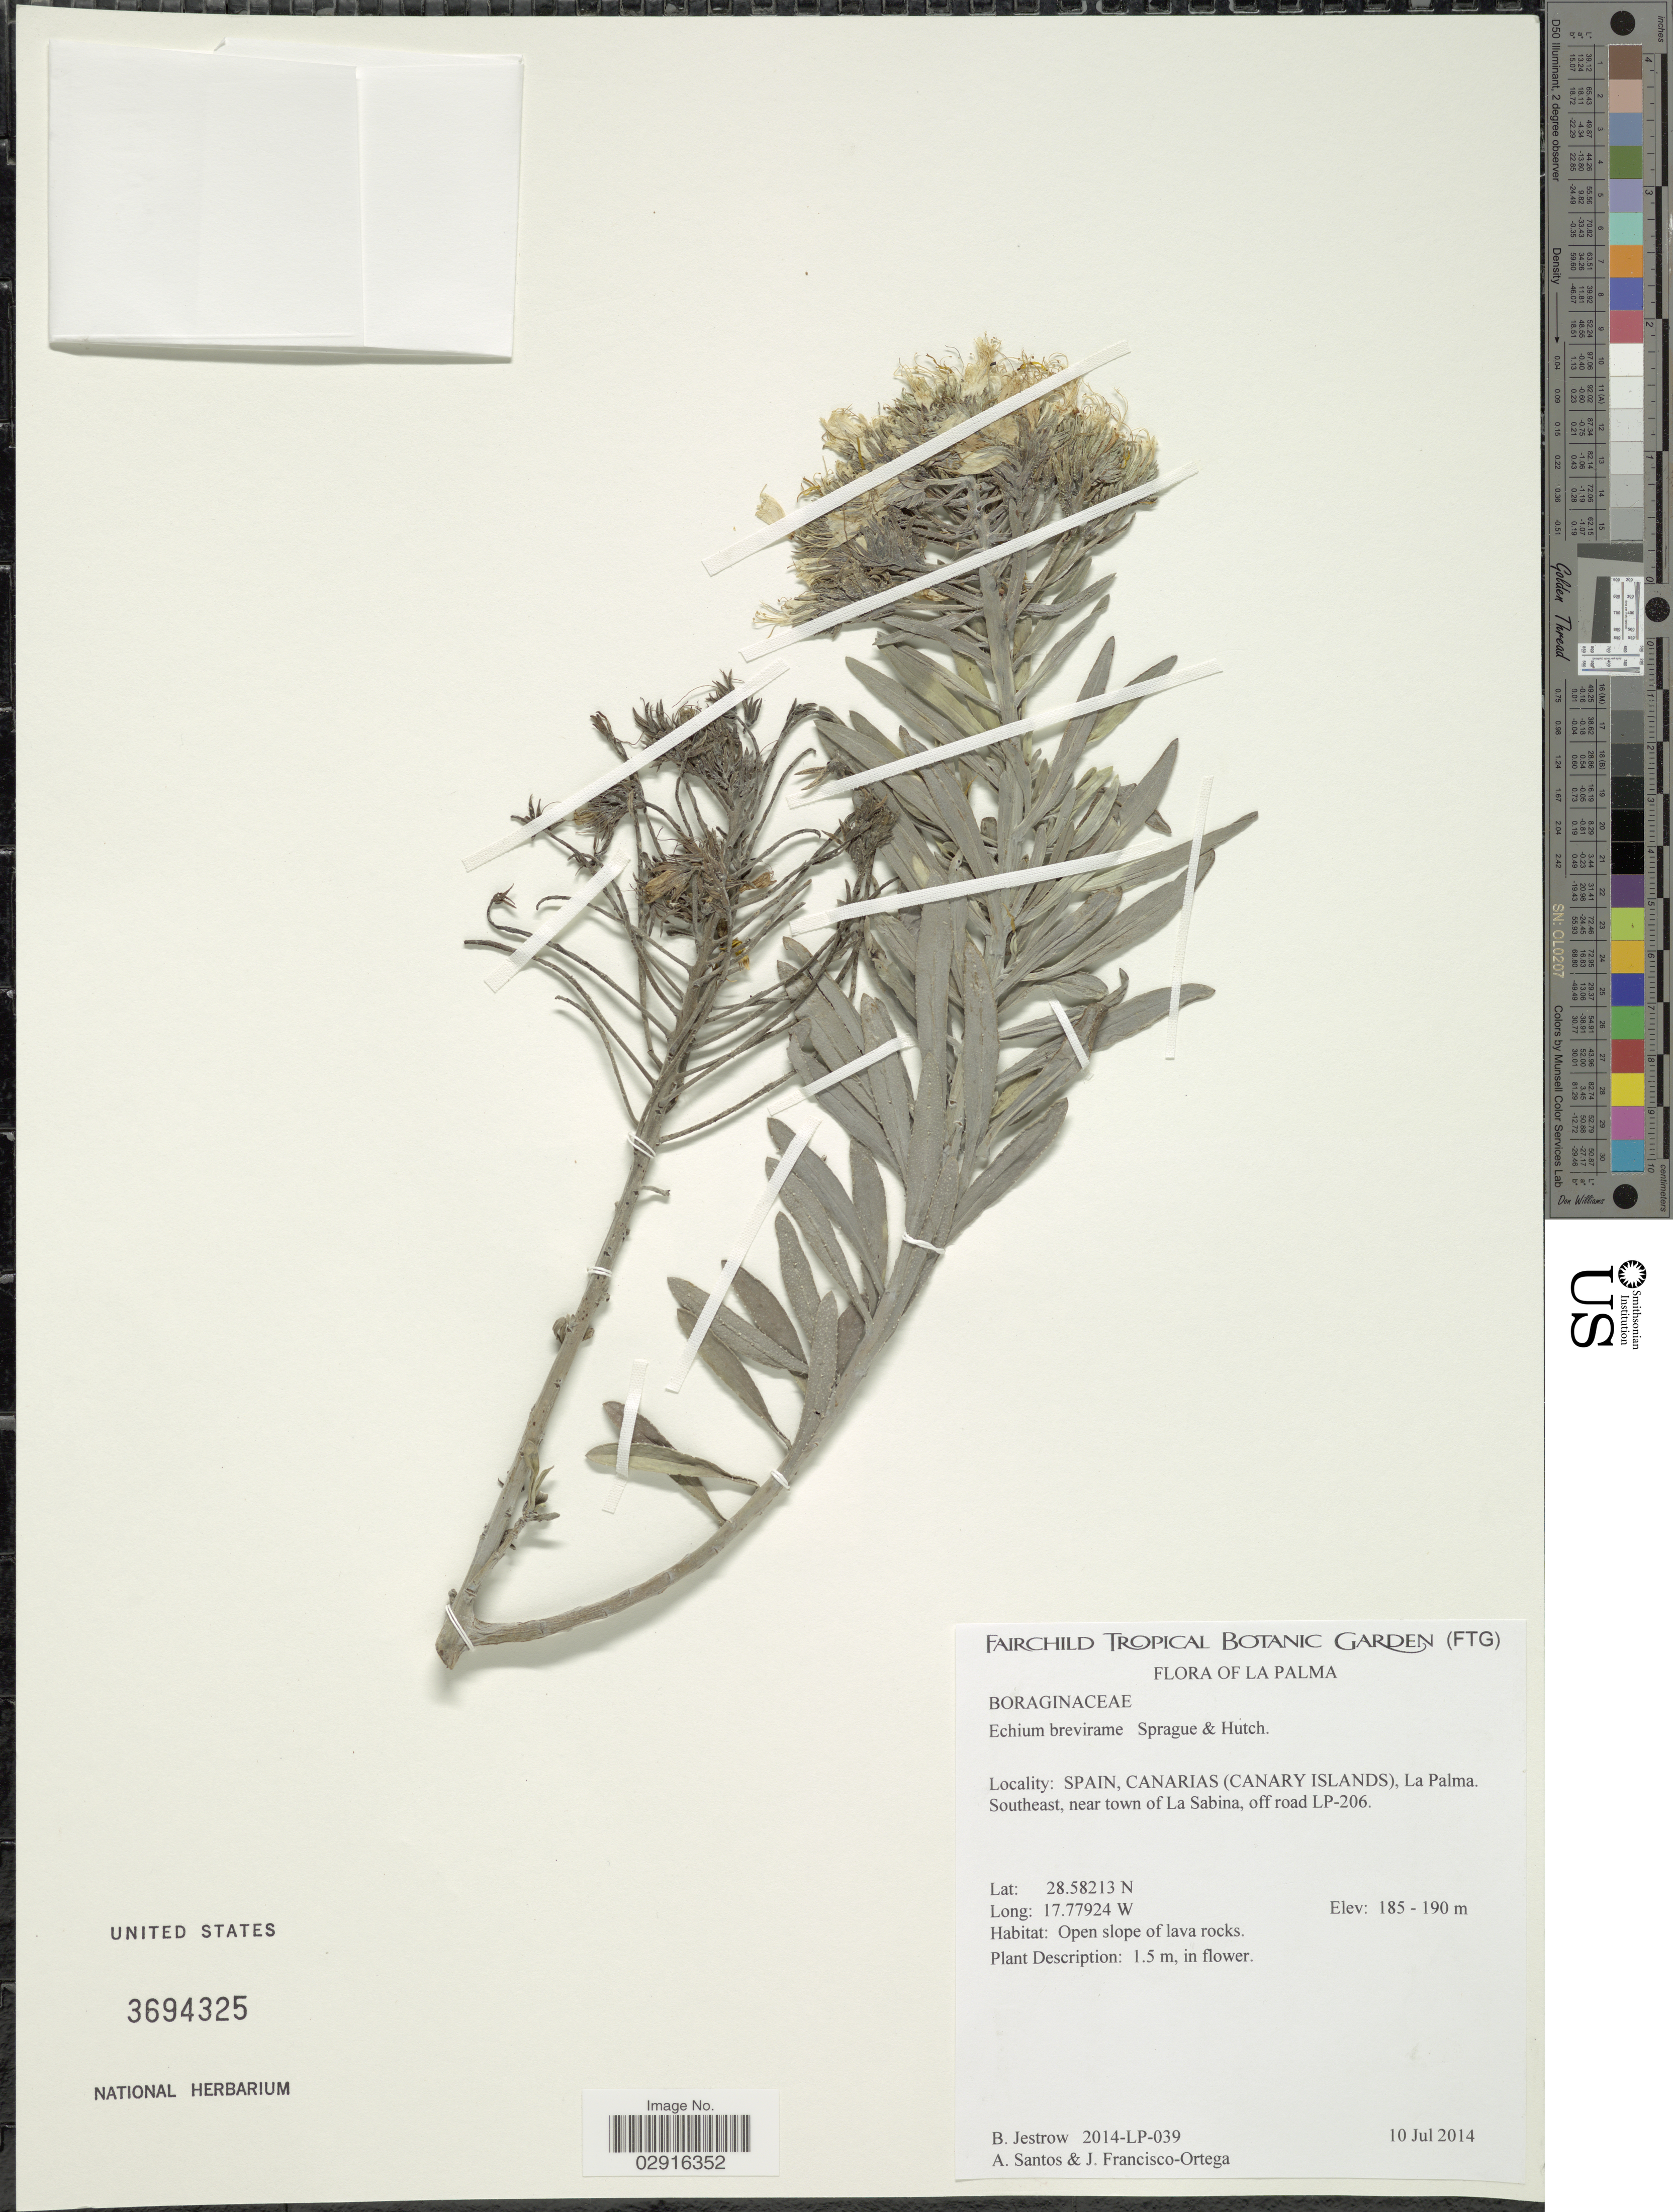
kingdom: Plantae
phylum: Tracheophyta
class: Magnoliopsida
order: Boraginales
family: Boraginaceae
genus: Echium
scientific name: Echium brevirame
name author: Sprague & Hutch.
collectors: B. Jestrow, A. Santos & J. Fransisco-Ortega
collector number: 2014-LP-039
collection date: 2014-07-10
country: Spain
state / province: Canarias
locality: Spain, Canarias (Canary Islands), La Palma. Southeast, near town of La Sabina, off road LP-206. La Palma.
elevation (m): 185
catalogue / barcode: US 3694325